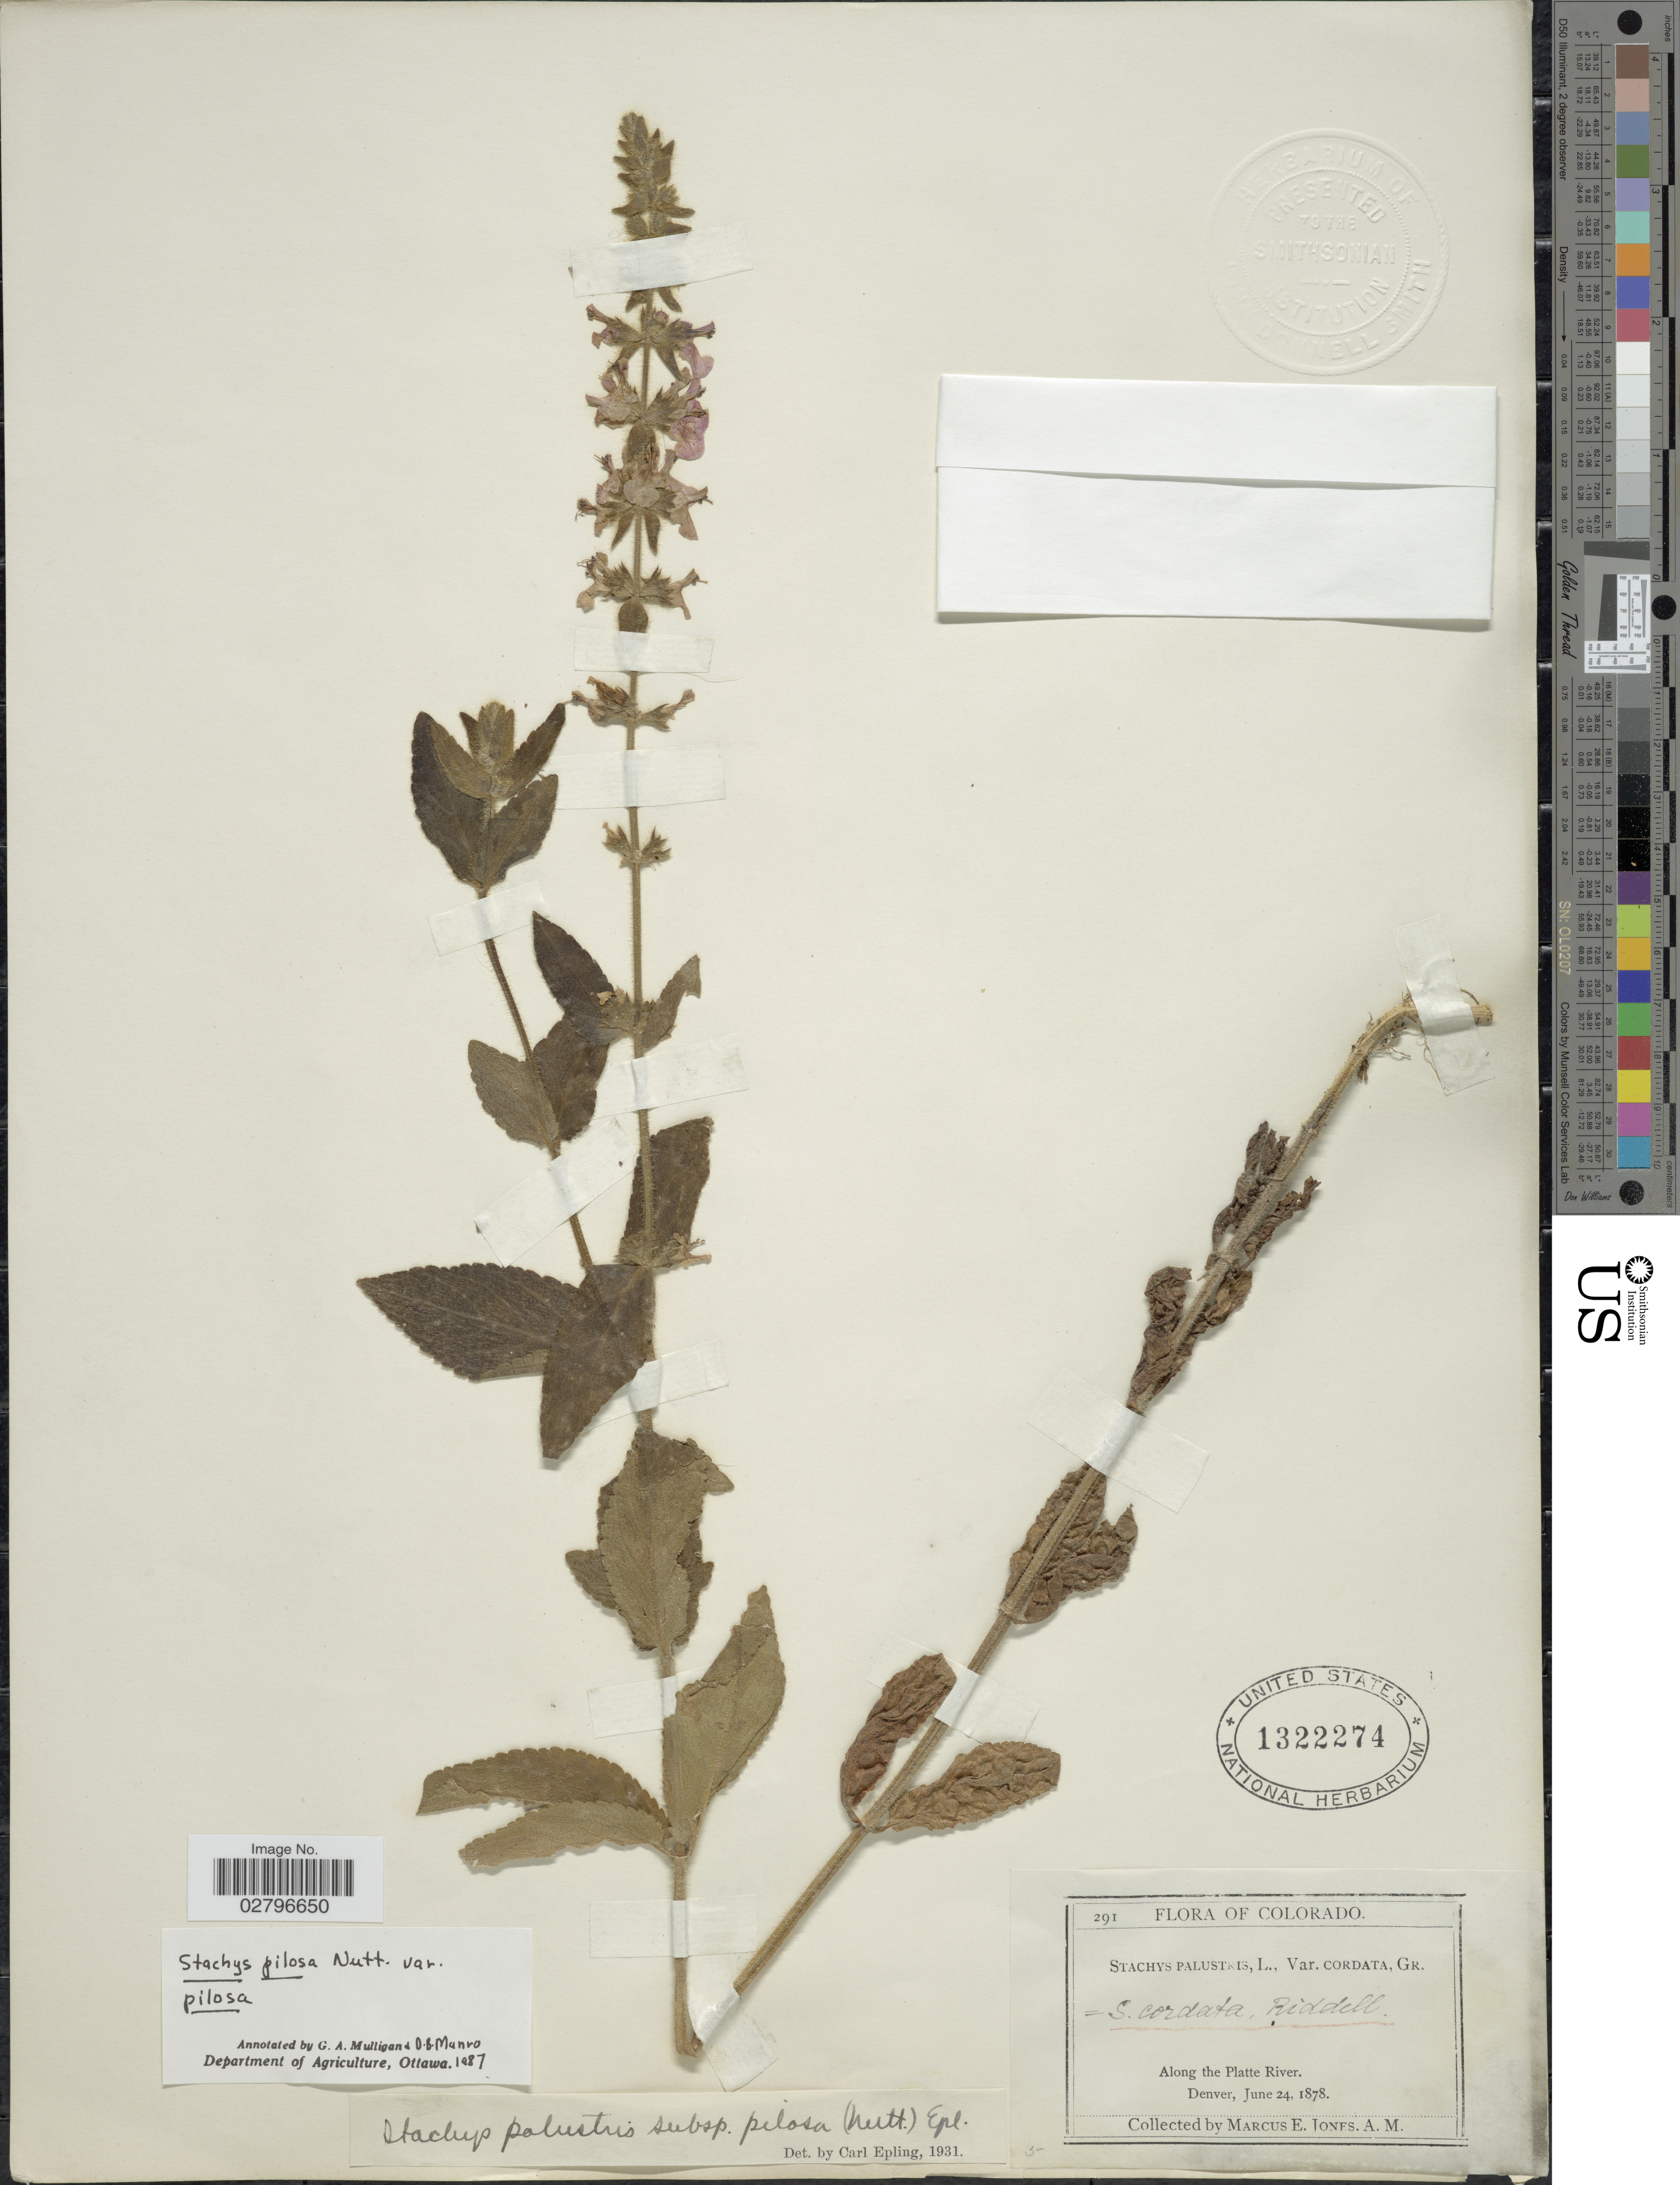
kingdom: Plantae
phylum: Tracheophyta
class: Magnoliopsida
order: Lamiales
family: Lamiaceae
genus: Stachys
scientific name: Stachys pilosa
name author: Nutt.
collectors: M. E. Jones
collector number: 291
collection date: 1878-06-24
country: United States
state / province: Colorado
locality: Along the Platte River.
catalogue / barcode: US 1322274